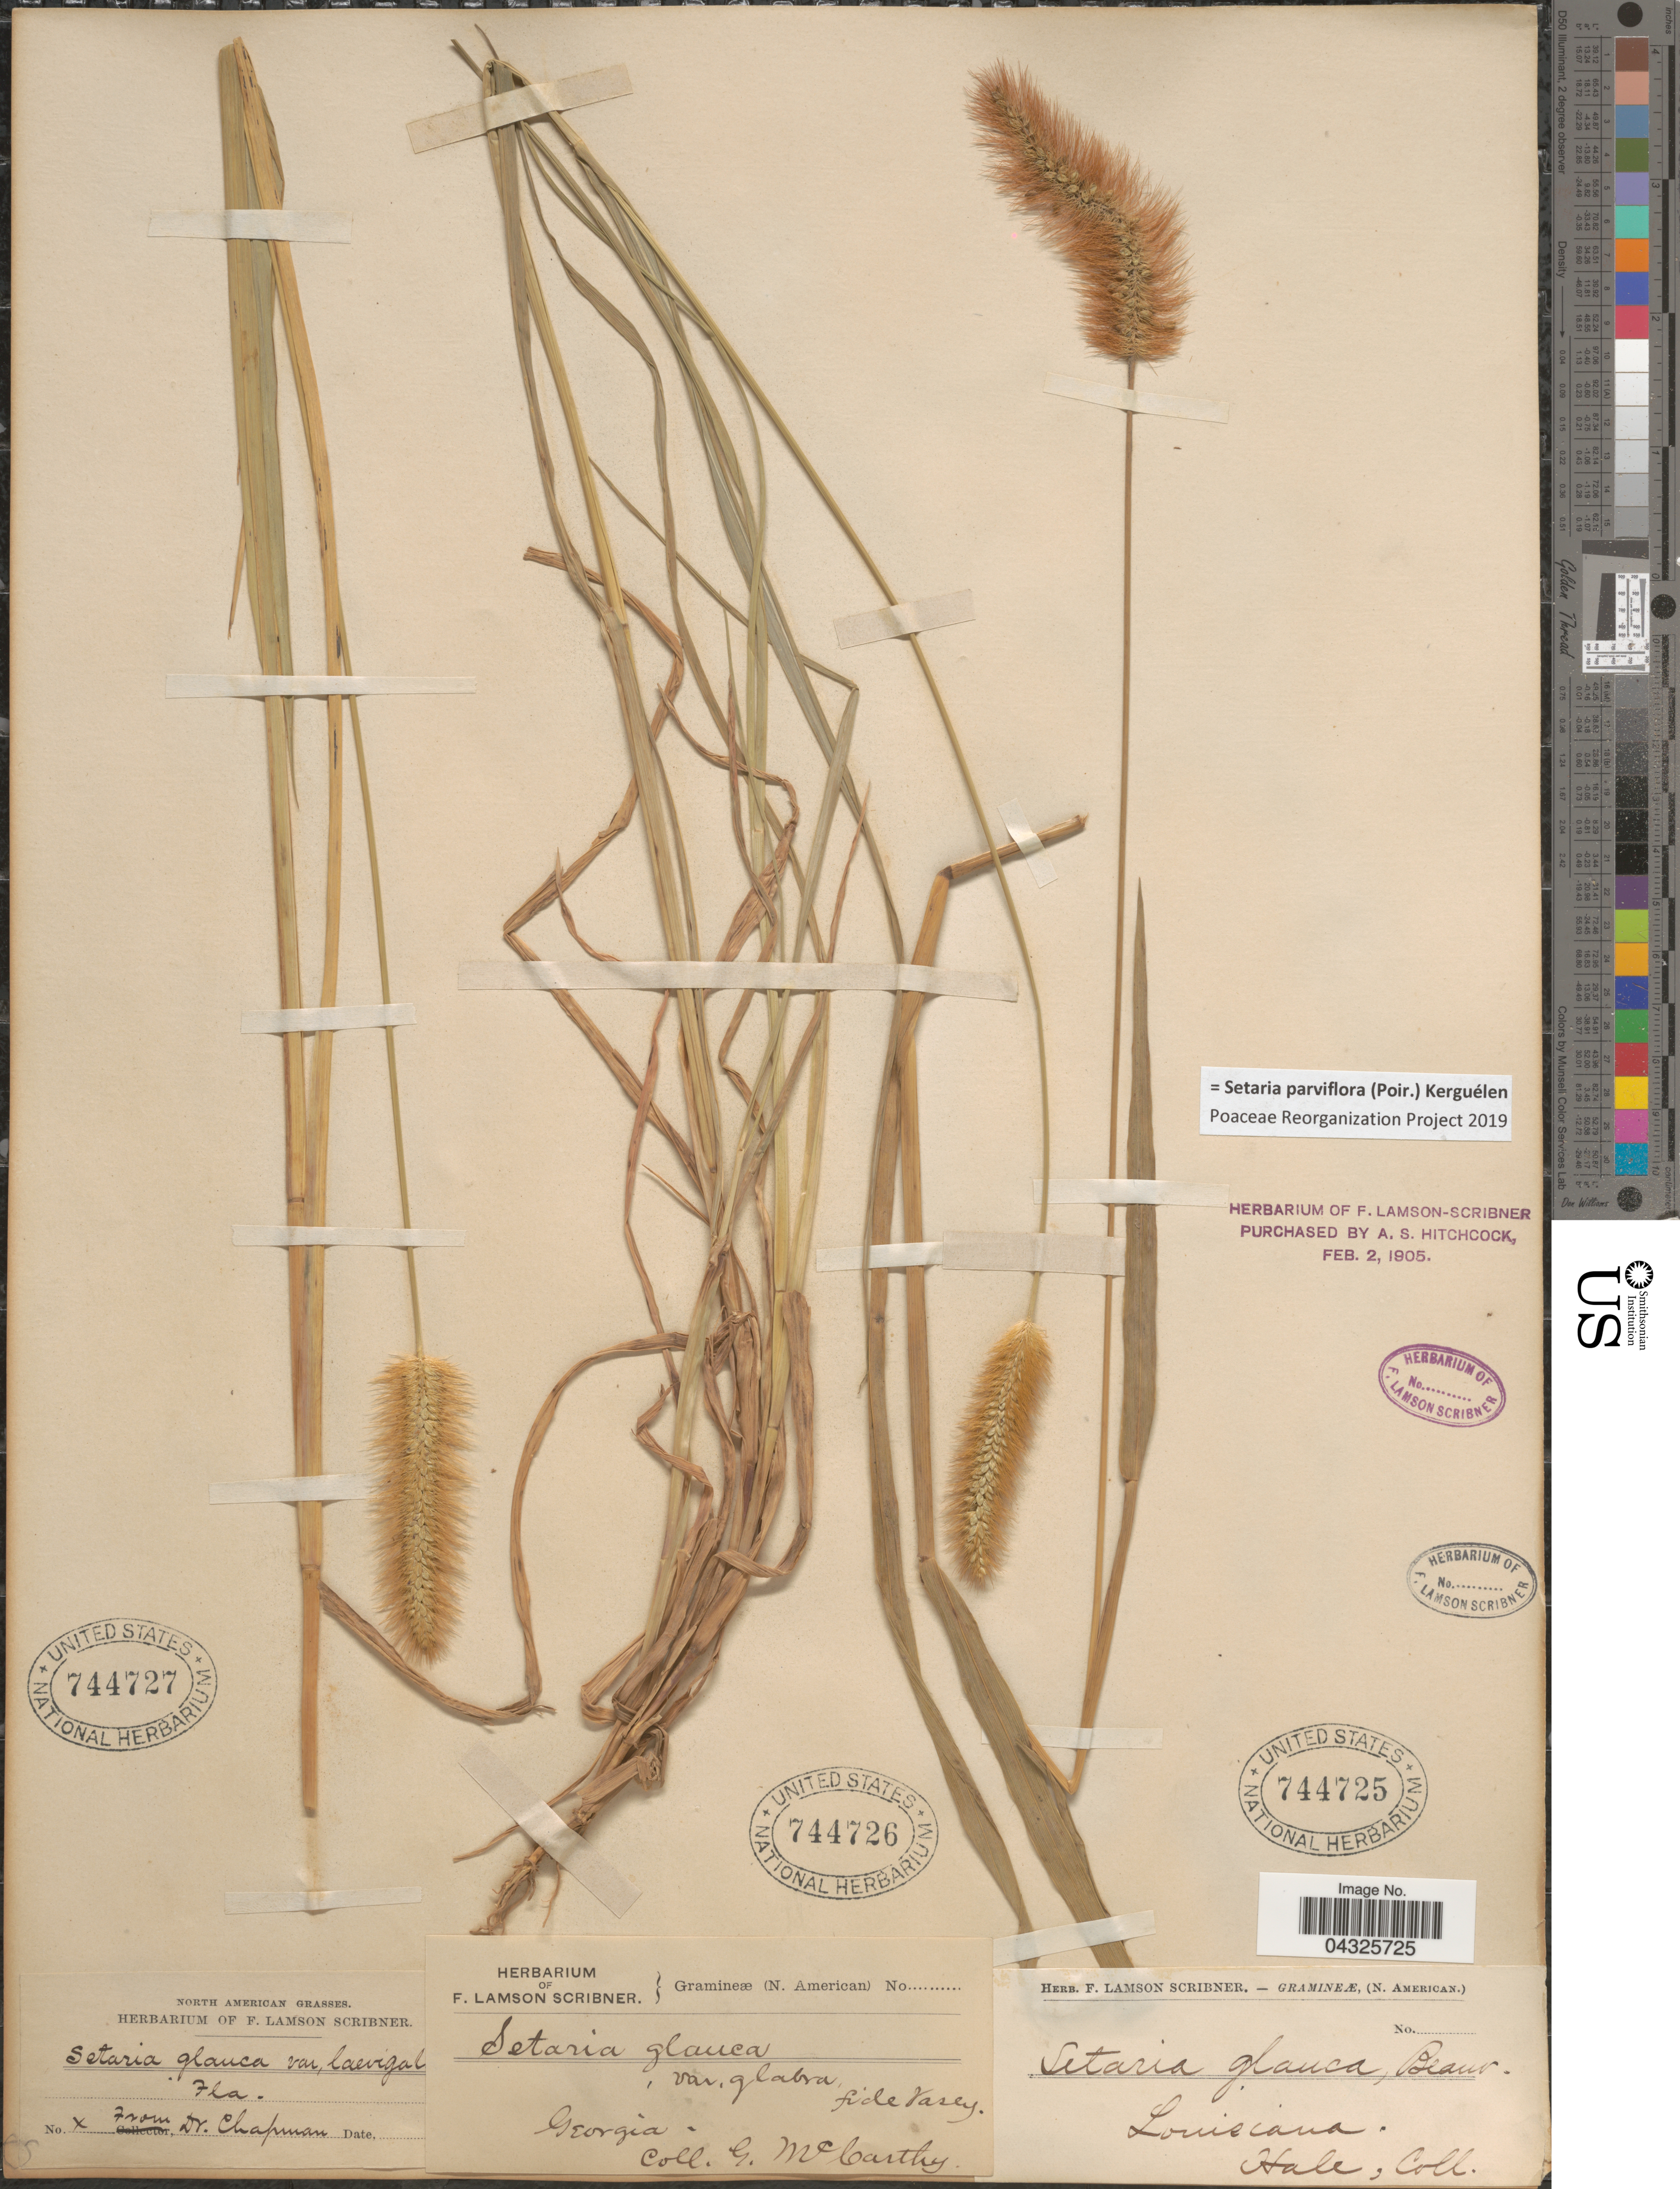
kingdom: Plantae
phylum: Tracheophyta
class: Liliopsida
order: Poales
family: Poaceae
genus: Setaria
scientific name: Setaria parviflora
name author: (Poir.) Kerguélen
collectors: A. Chapman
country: United States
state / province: Florida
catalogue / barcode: US 744727-3